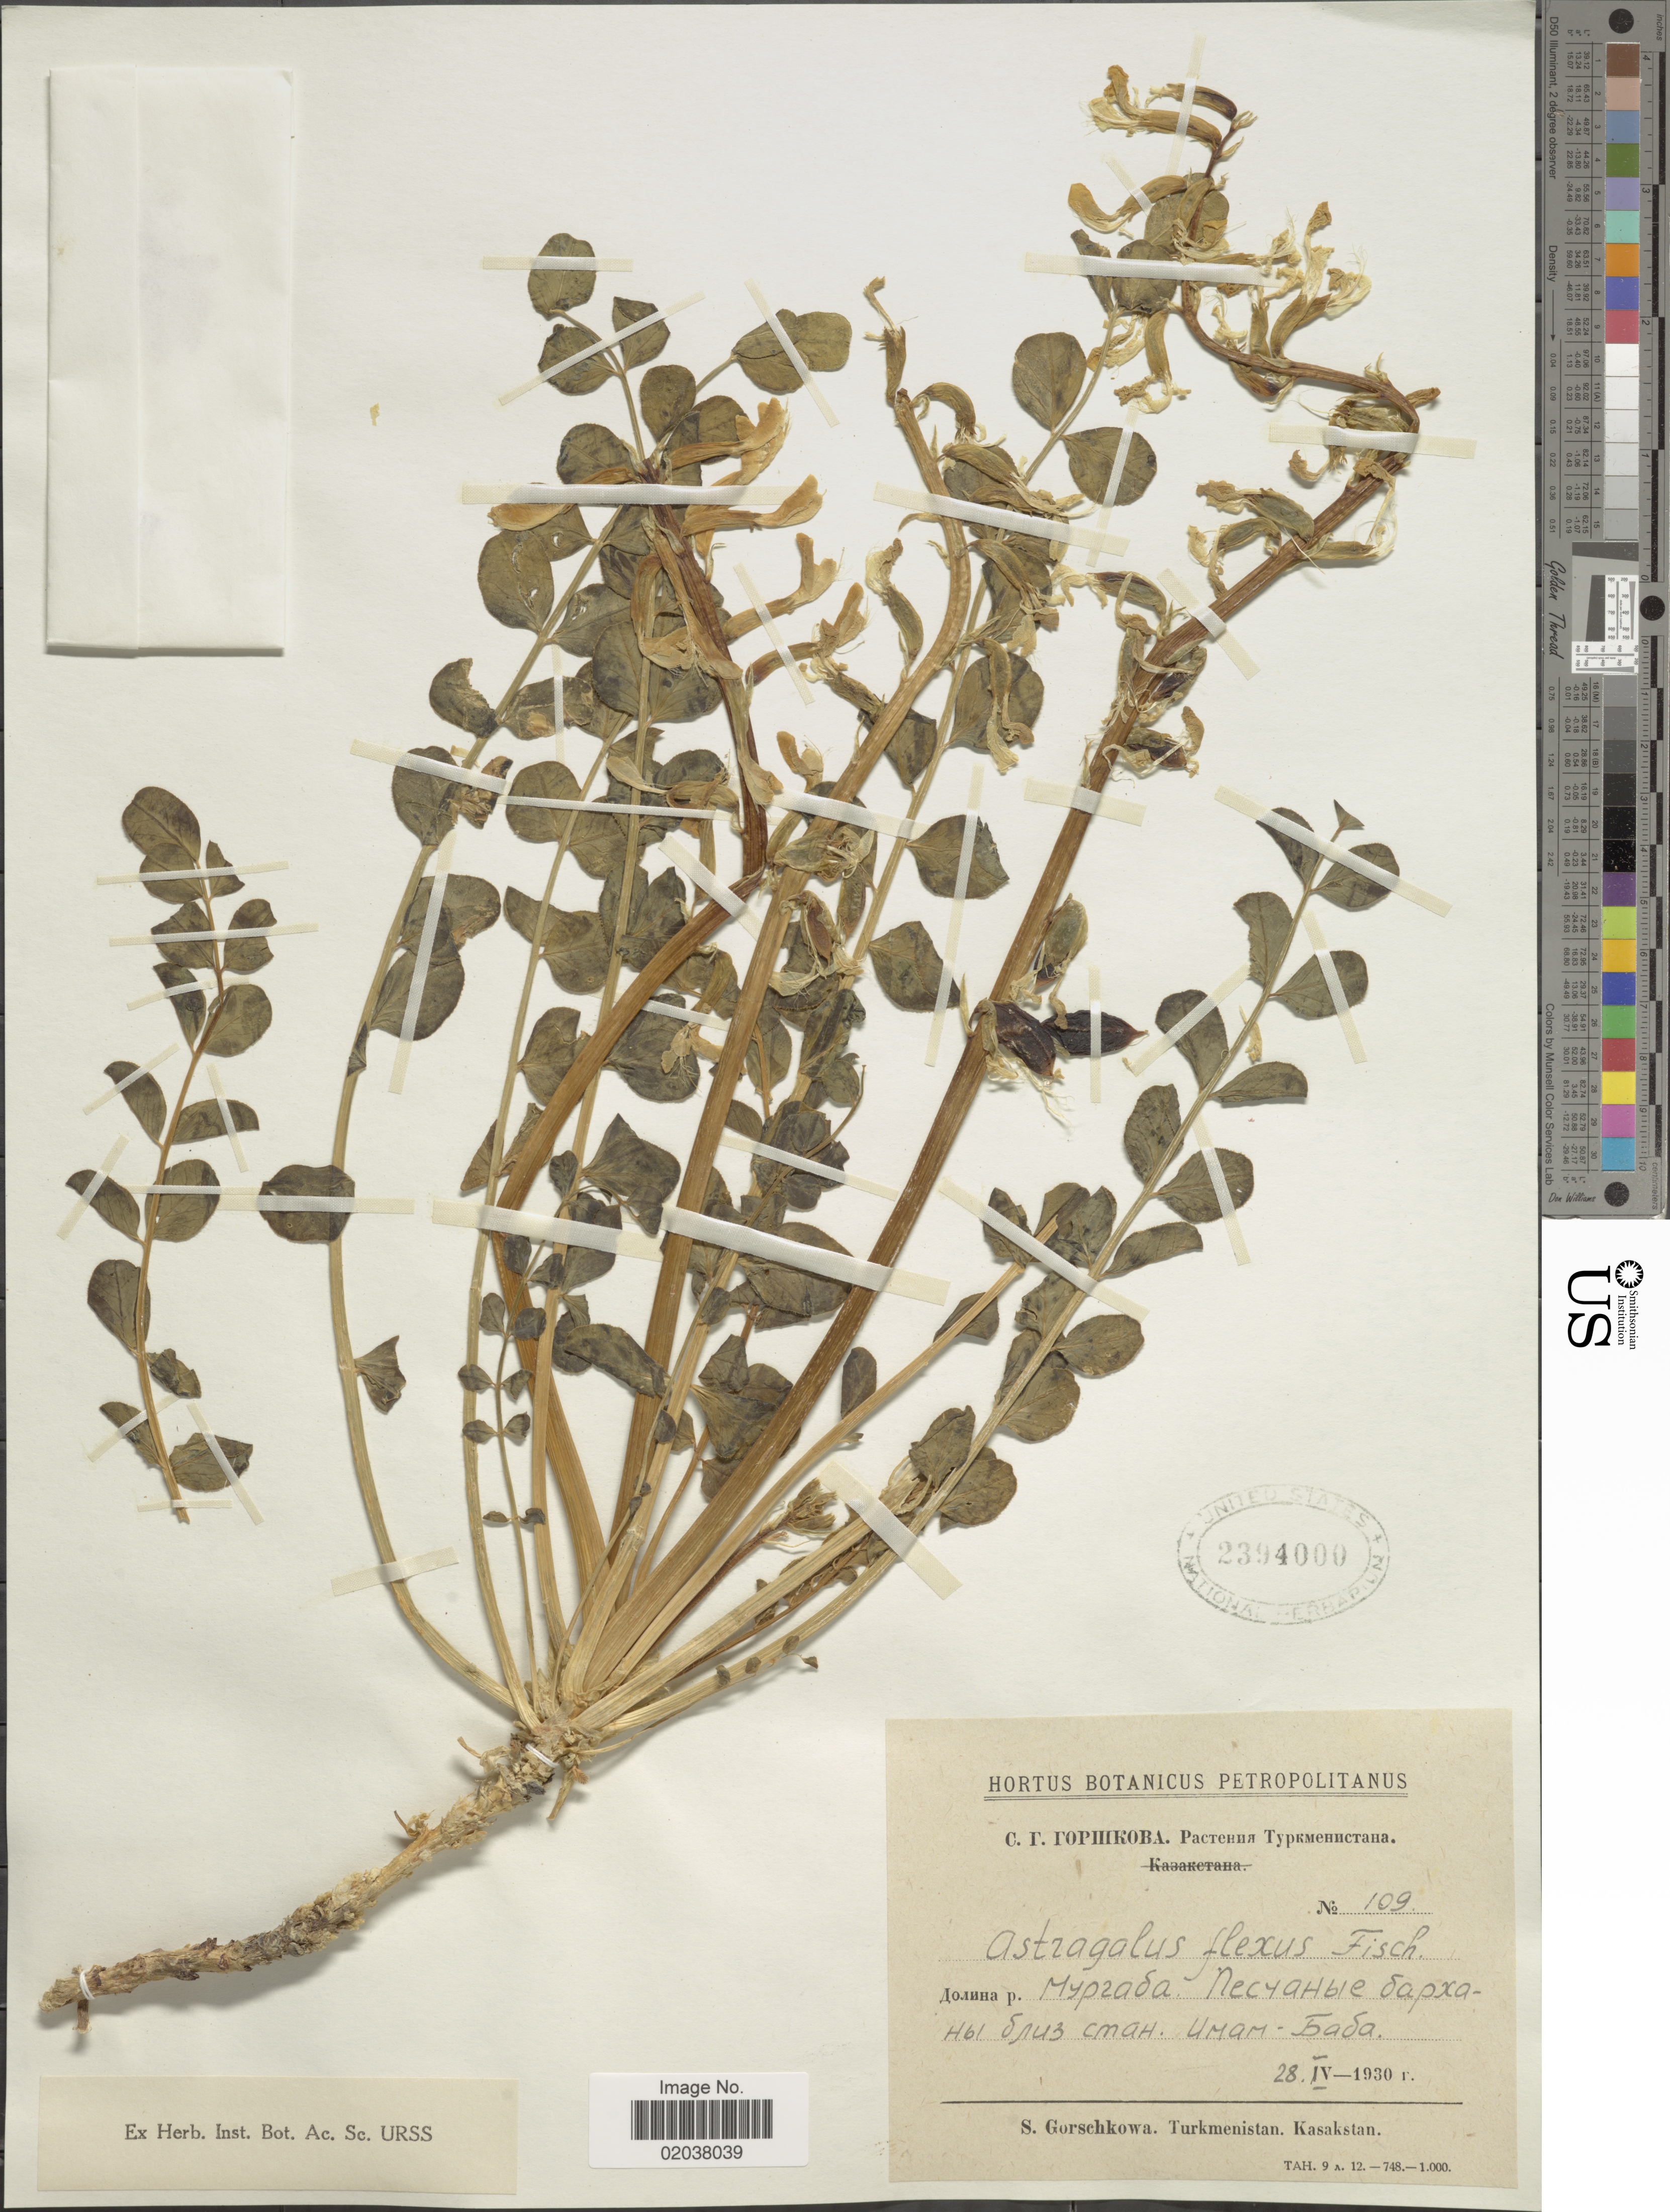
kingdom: Plantae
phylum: Tracheophyta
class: Magnoliopsida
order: Fabales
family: Fabaceae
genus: Astragalus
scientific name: Astragalus flexus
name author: Fisch.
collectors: C. Gorshkova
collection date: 1930-04-28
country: Turkmenistan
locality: Murghab River Valley, near Imambaba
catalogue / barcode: US 2394000